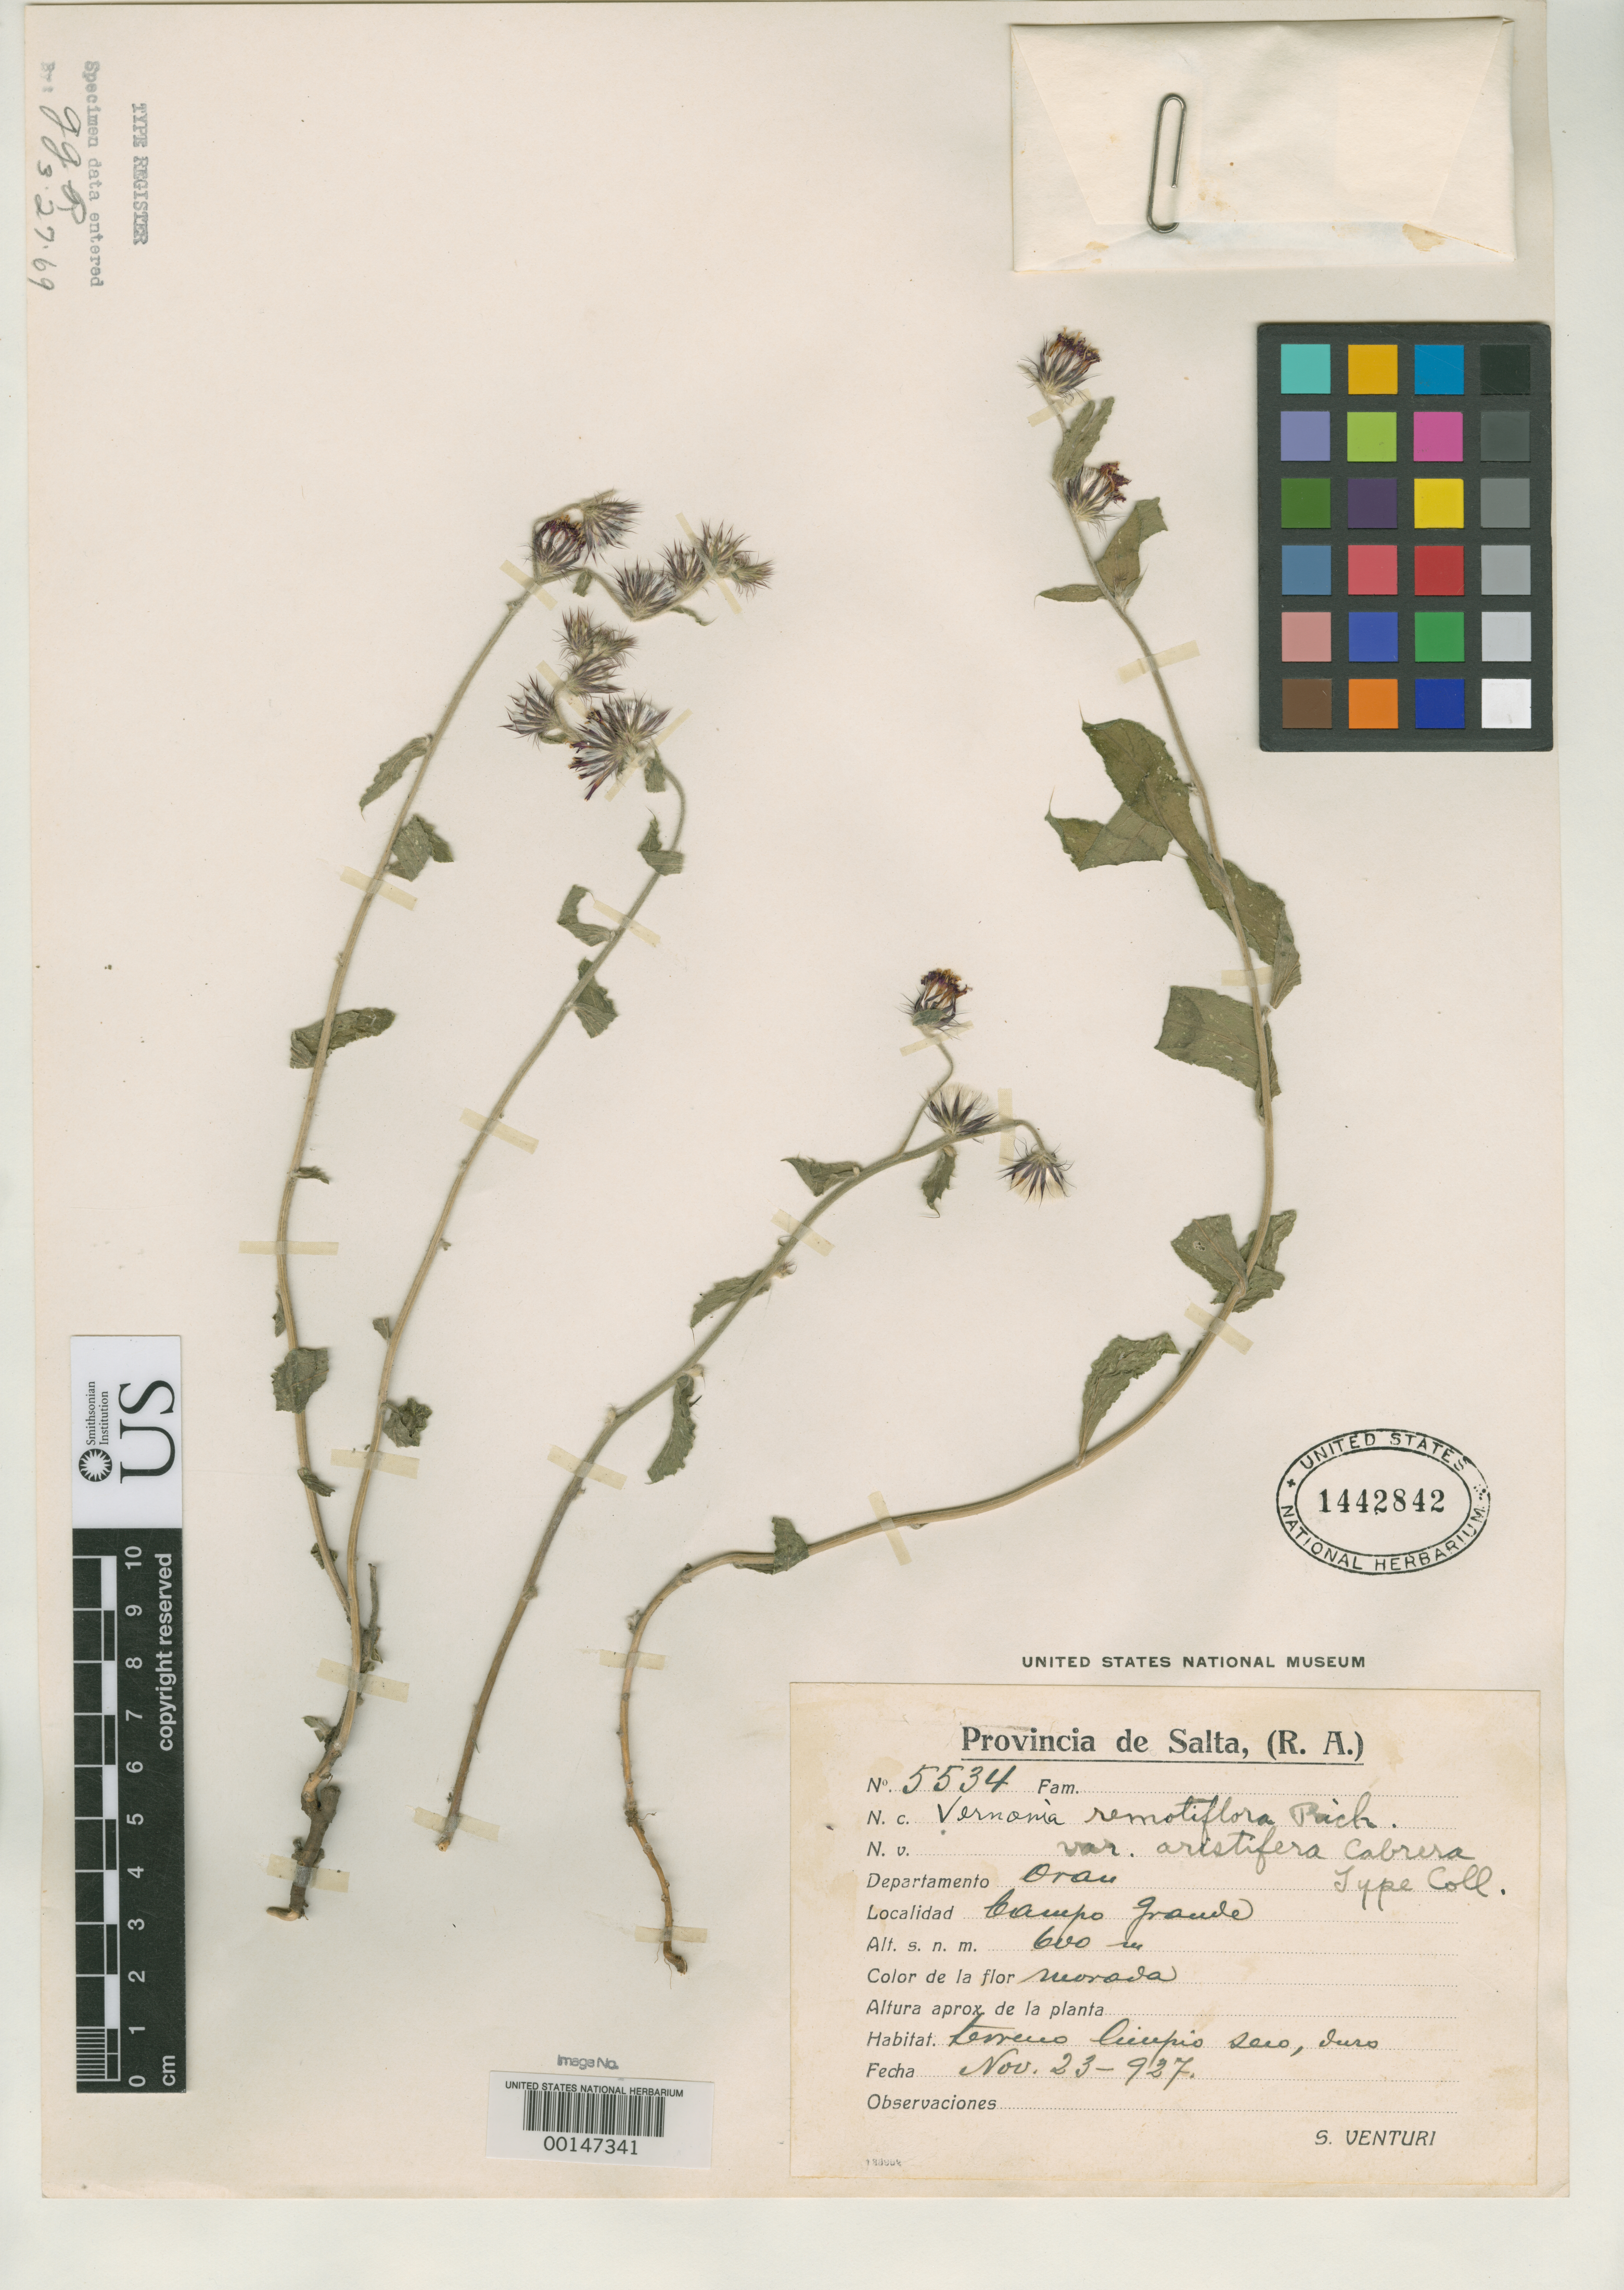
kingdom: Plantae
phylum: Tracheophyta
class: Magnoliopsida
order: Asterales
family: Asteraceae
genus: Vernonia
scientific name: Vernonia remotiflora var. aristifera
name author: Cabrera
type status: Possible Isotype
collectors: S. Venturi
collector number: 5534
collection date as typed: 27 Nov 1927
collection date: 1927-11-27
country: Argentina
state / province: Salta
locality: Campo Grande.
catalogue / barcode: US 1442842